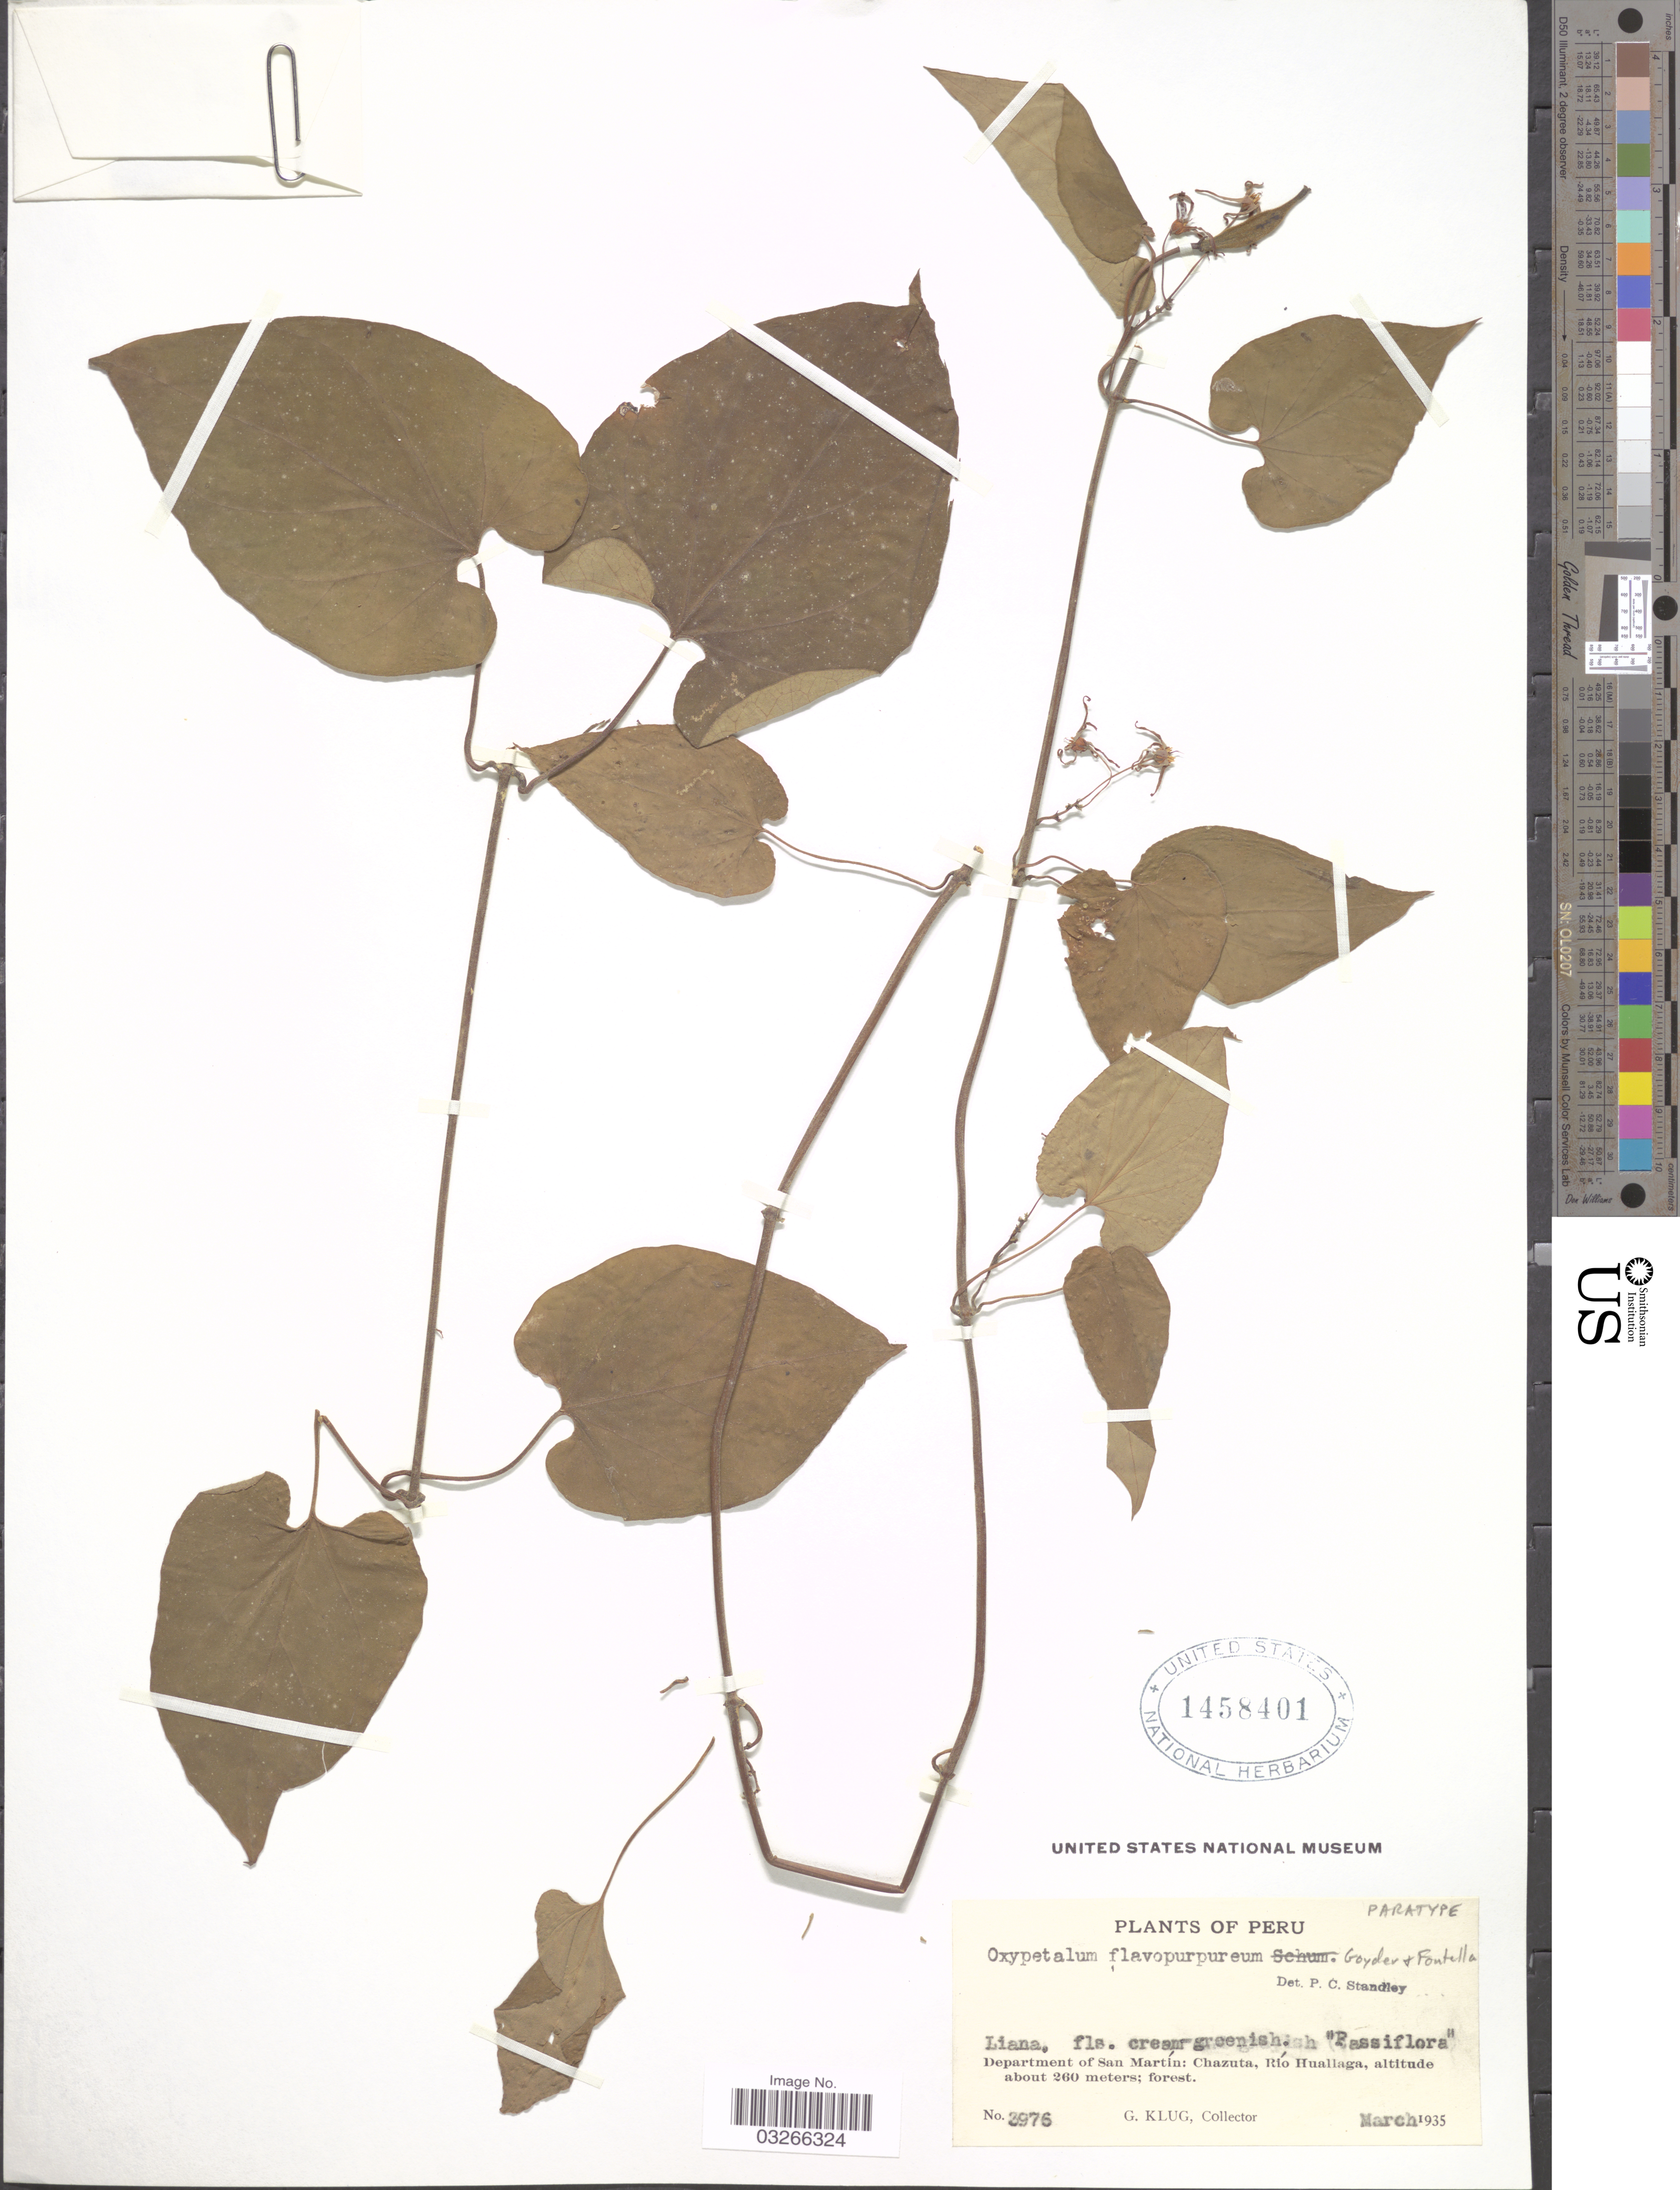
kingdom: Plantae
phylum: Tracheophyta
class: Magnoliopsida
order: Gentianales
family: Apocynaceae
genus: Oxypetalum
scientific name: Oxypetalum flavopurpureum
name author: Goyder & Fontella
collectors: G. Klug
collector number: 3976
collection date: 1935-03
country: Peru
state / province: San Martín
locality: Department of San Martín: Chazuta, Río Huallaga.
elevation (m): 260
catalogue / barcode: US 1458401